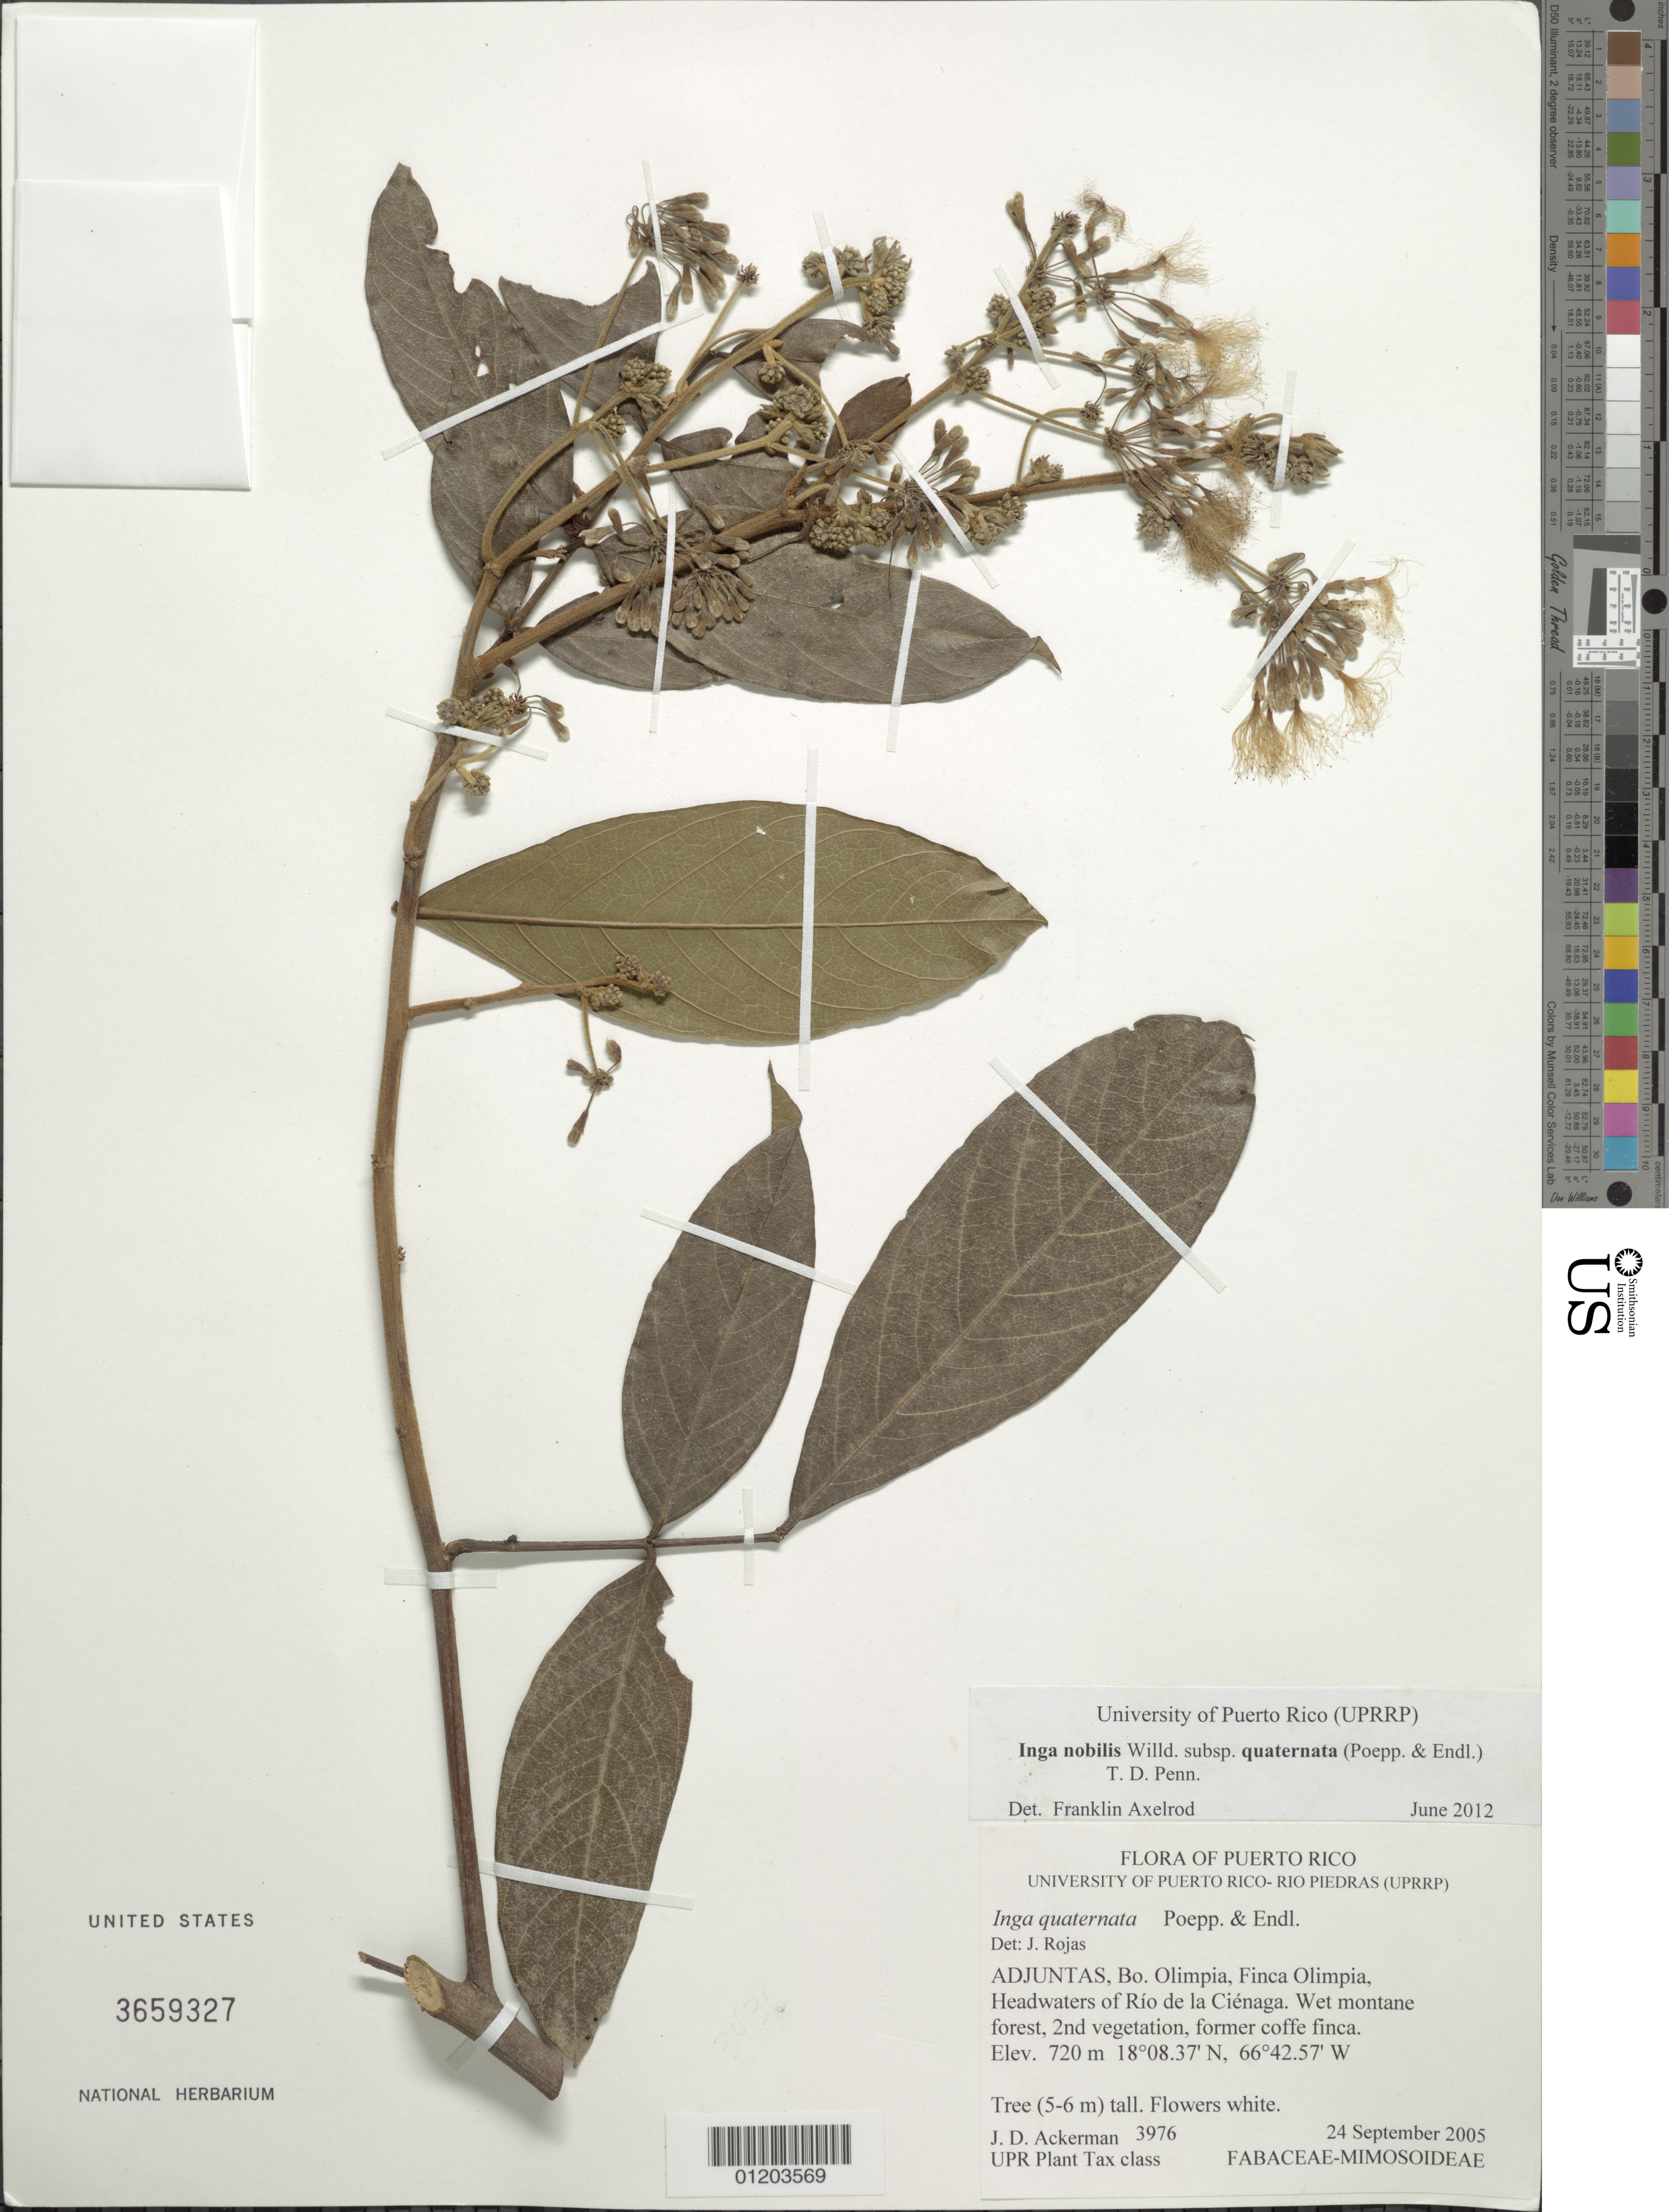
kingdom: Plantae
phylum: Tracheophyta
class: Magnoliopsida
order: Fabales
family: Fabaceae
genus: Inga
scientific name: Inga nobilis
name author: Willd.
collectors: J. D. Ackerman & UPR Plant Taxonomy Course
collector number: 3976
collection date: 2005-09-24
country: Puerto Rico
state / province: Adjuntas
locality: Bo. Olimpia, Finca Olimpia, headwaters of Río de la Ciénaga.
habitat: Wet montane forest, 2nd vegetation, former coffee finca.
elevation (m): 720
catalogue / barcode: US 3659327